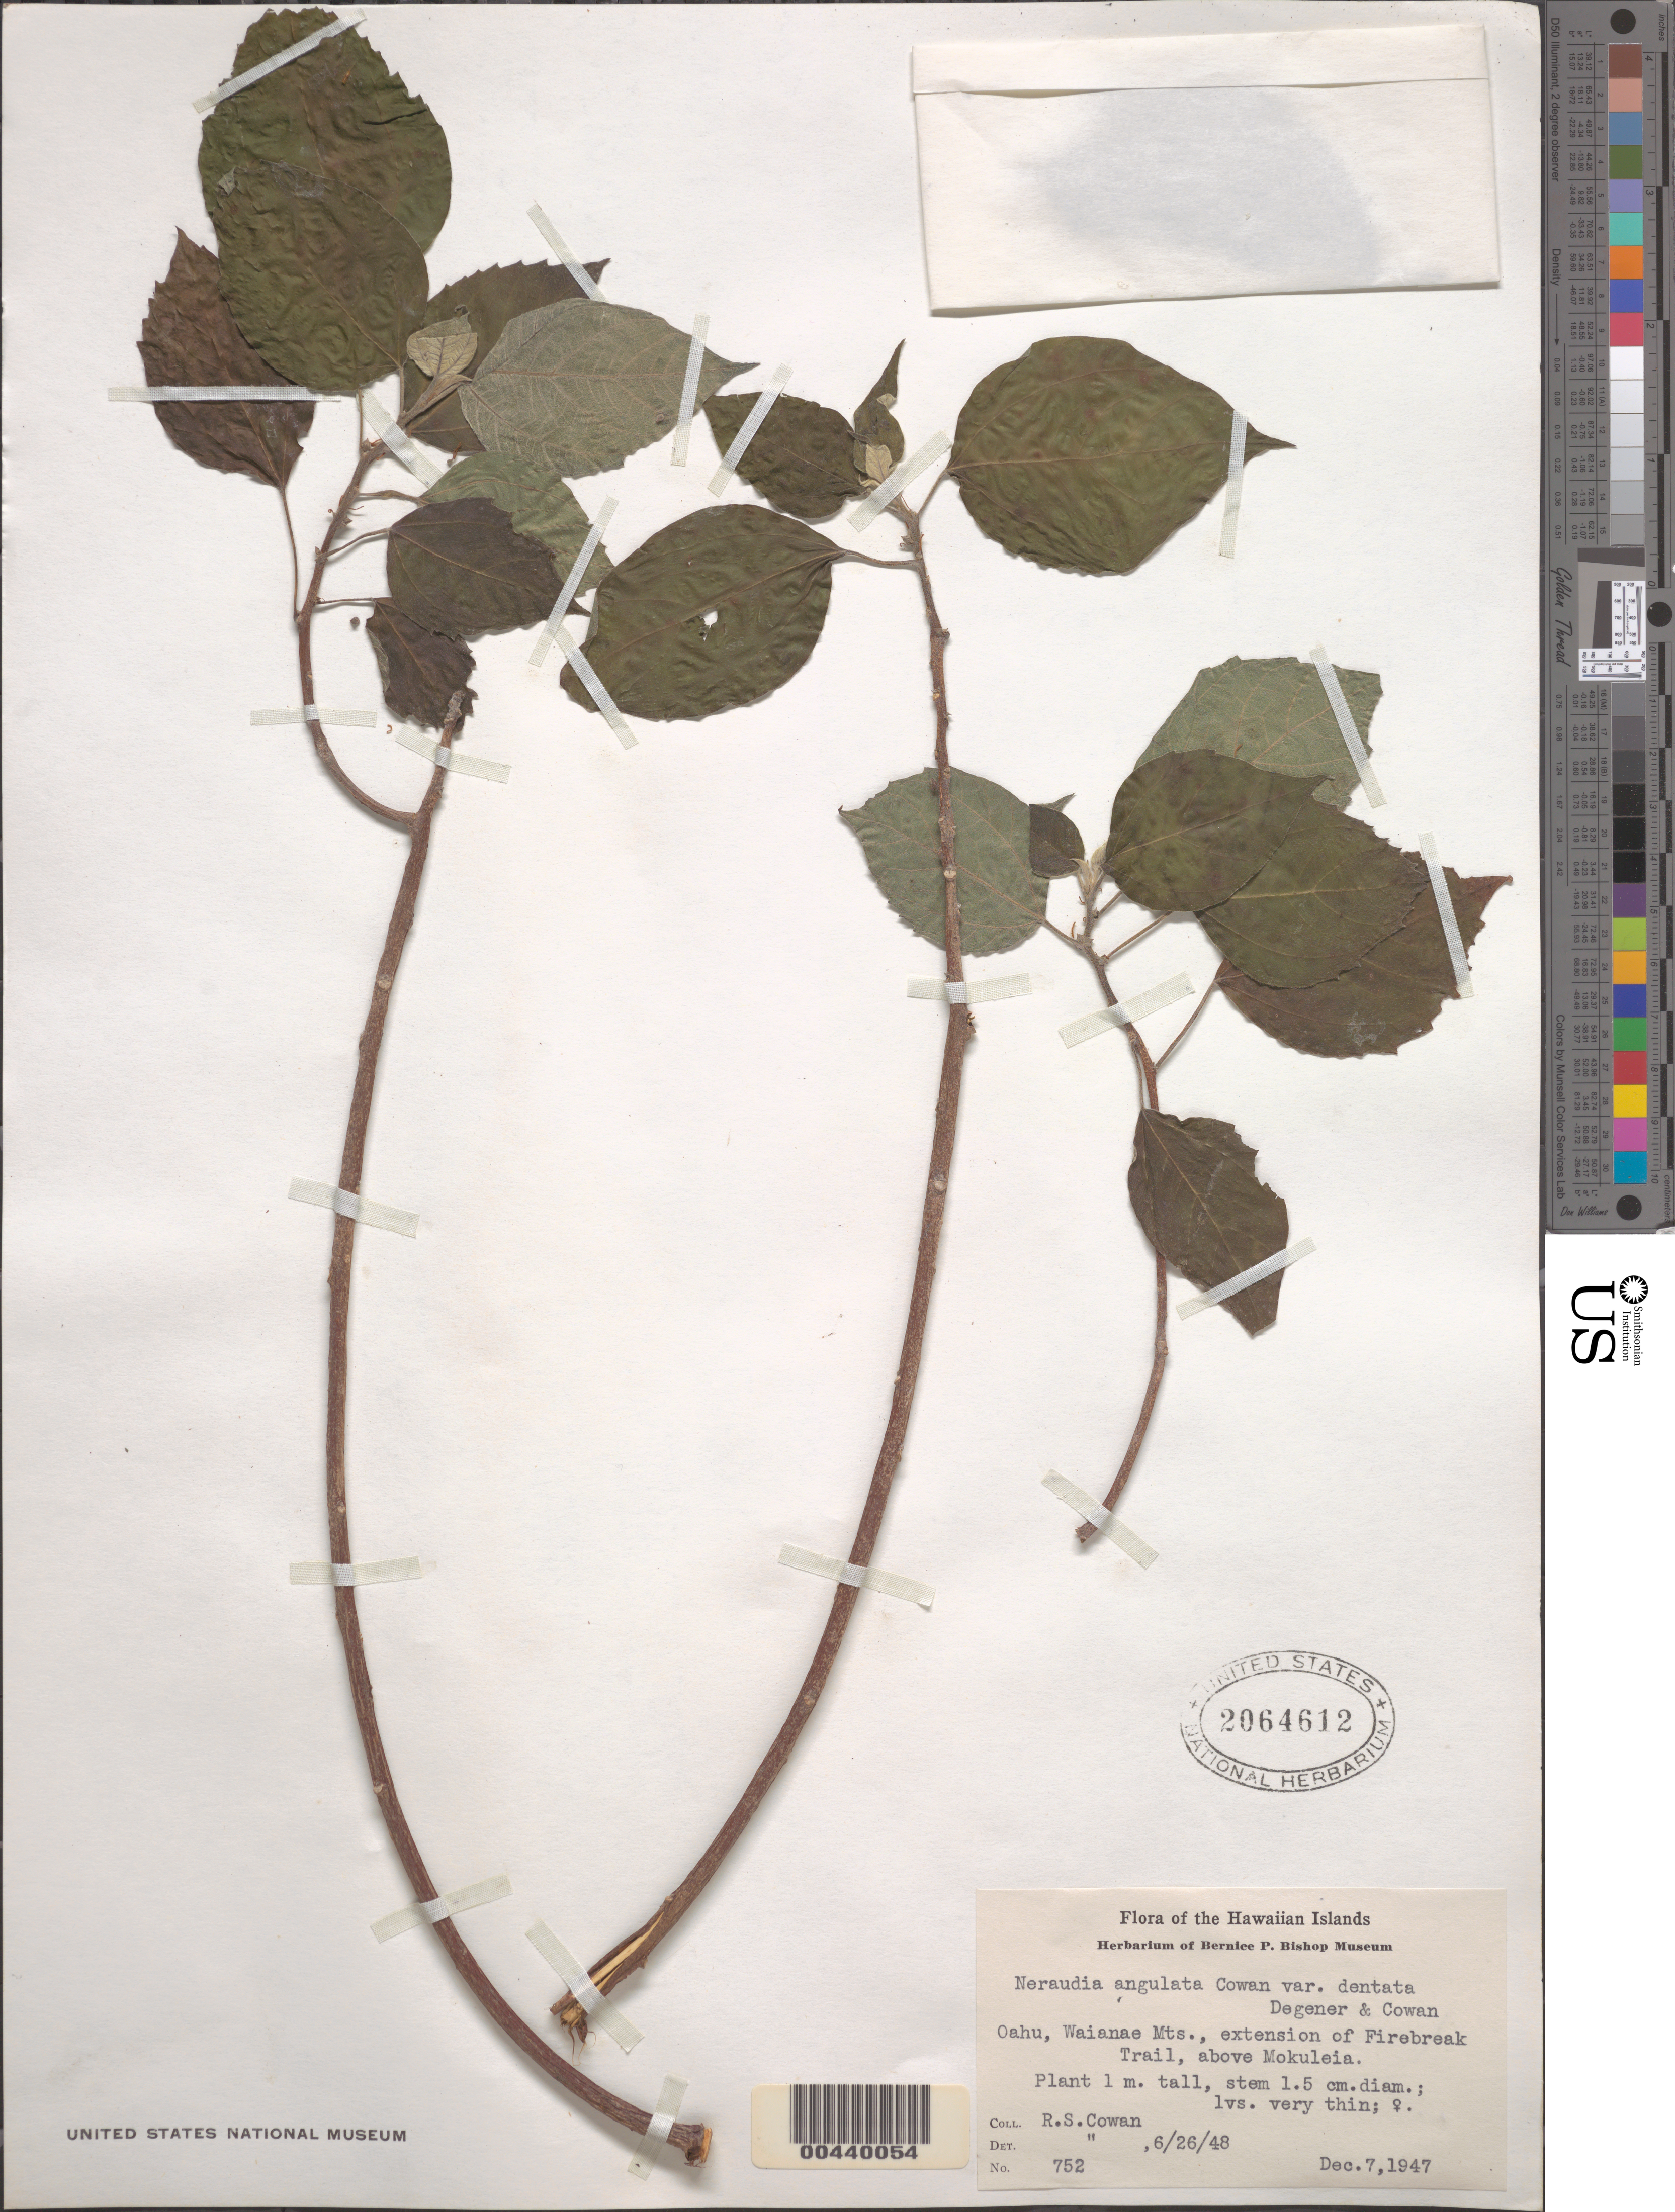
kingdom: Plantae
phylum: Tracheophyta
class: Magnoliopsida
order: Rosales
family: Urticaceae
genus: Neraudia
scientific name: Neraudia angulata var. dentata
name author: R.S. Cowan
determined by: Cowan, R. S.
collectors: R. S. Cowan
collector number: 752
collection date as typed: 7 Dec 1947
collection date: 1947-12-07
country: United States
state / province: Hawaii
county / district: Honolulu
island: Oahu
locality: Waianae Mountains, extension of Firebreak Trail, above Mokuleia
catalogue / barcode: US 2064612